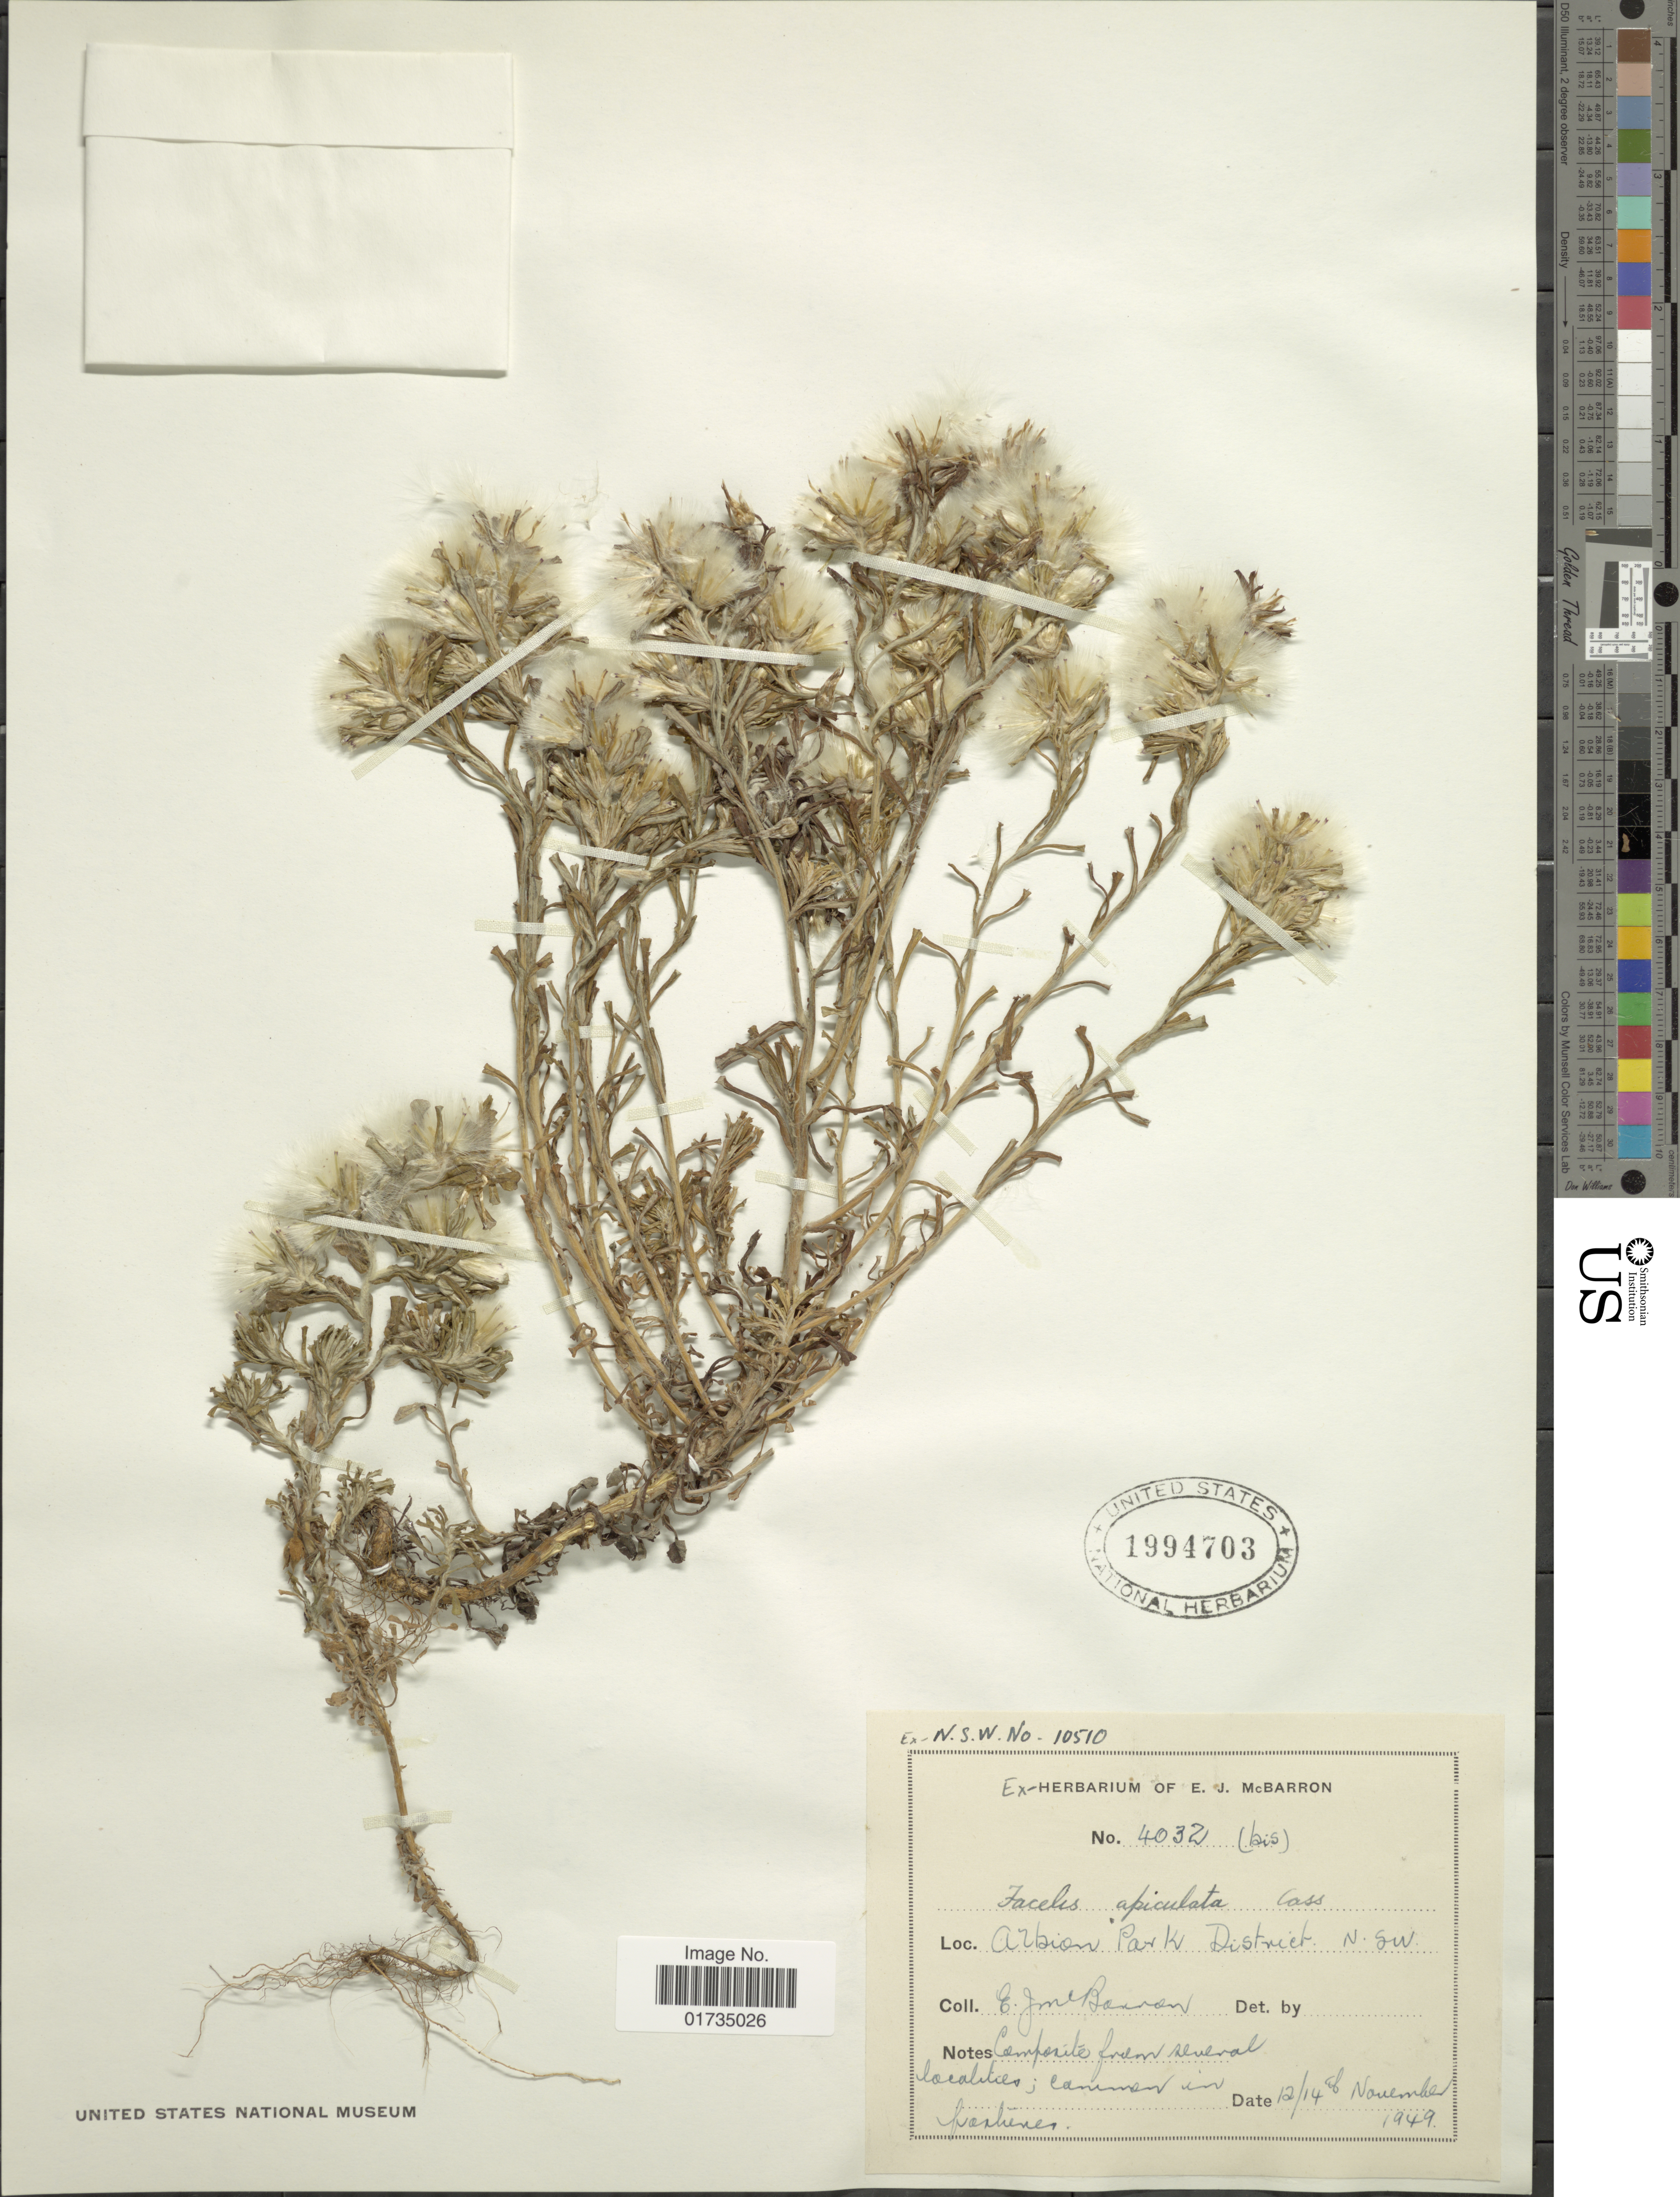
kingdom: Plantae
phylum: Tracheophyta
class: Magnoliopsida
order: Asterales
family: Asteraceae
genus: Facelis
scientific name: Facelis retusa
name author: (Lam.) Sch. Bip.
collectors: E. McBarron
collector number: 4032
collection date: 1949-11-12/1949-11-14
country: Australia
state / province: New South Wales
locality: Arbion Park District. N. SW.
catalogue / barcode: US 1994703